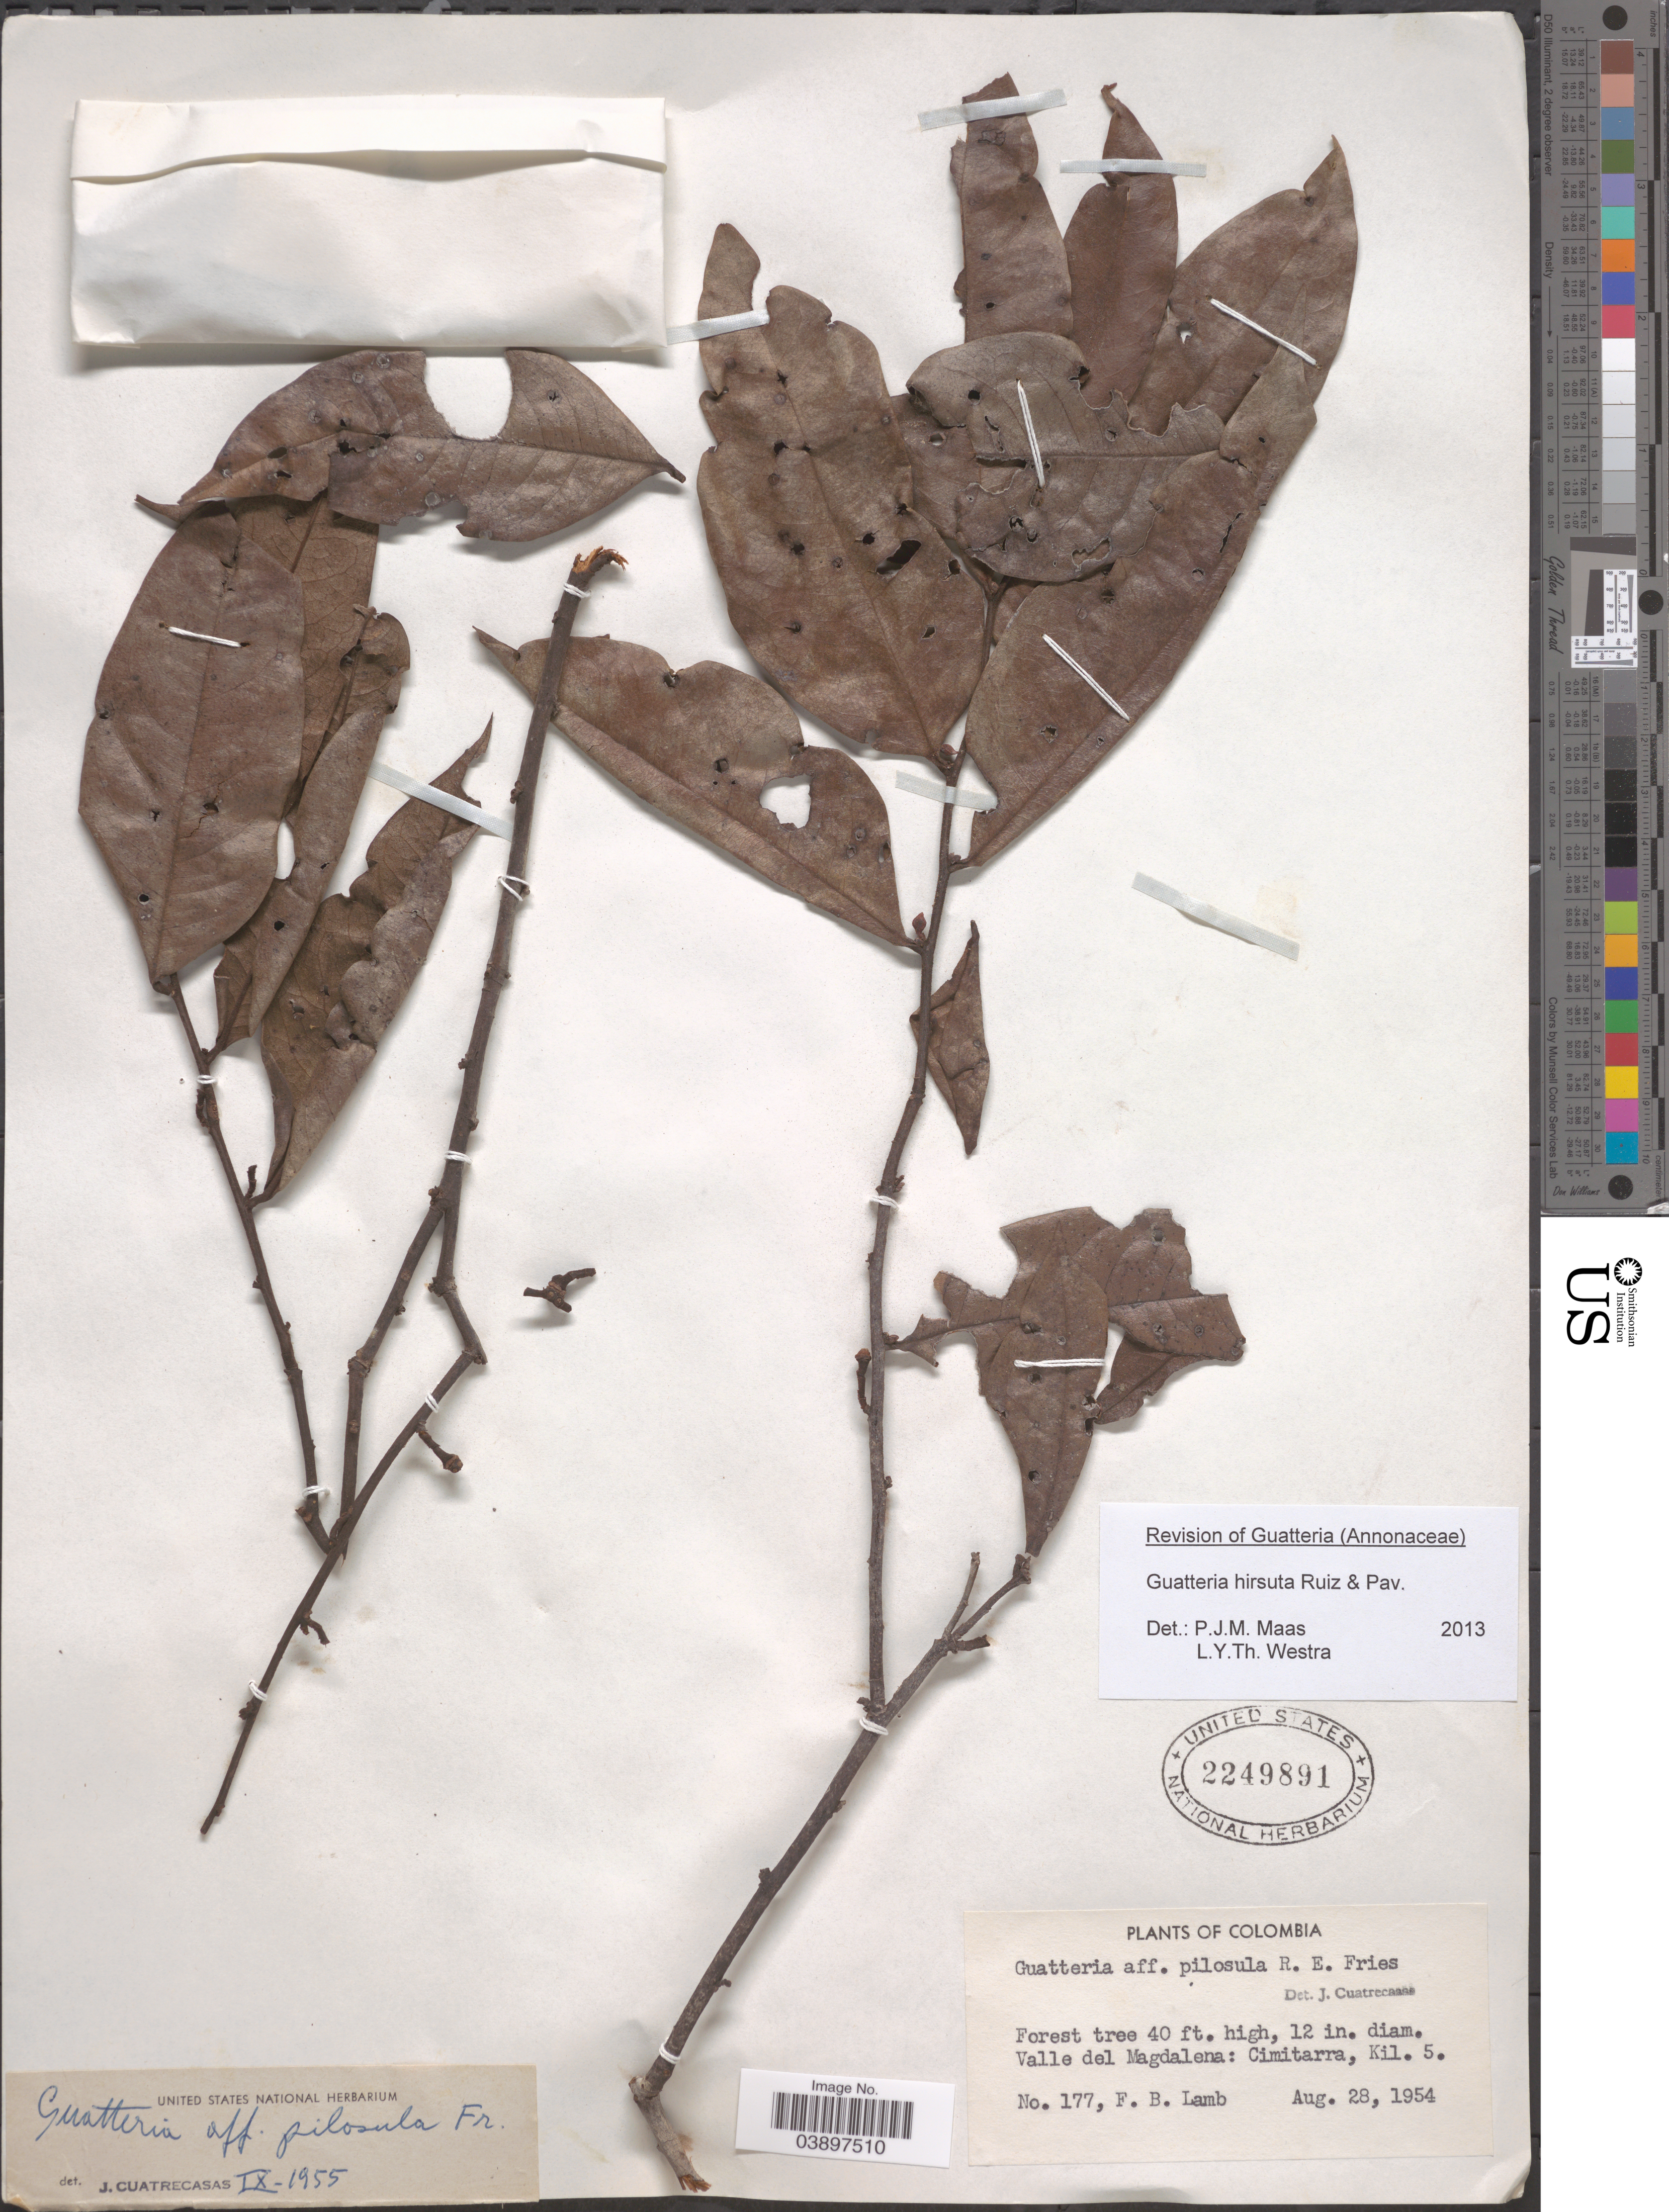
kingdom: Plantae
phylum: Tracheophyta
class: Magnoliopsida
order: Magnoliales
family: Annonaceae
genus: Guatteria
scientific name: Guatteria hirsuta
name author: Ruiz & Pav.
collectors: F. B. Lamb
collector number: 177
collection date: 1954-08-28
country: Colombia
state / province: Magdalena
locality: Valle del Magdalena: Cimitarra, Kil. 5.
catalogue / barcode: US 2249891